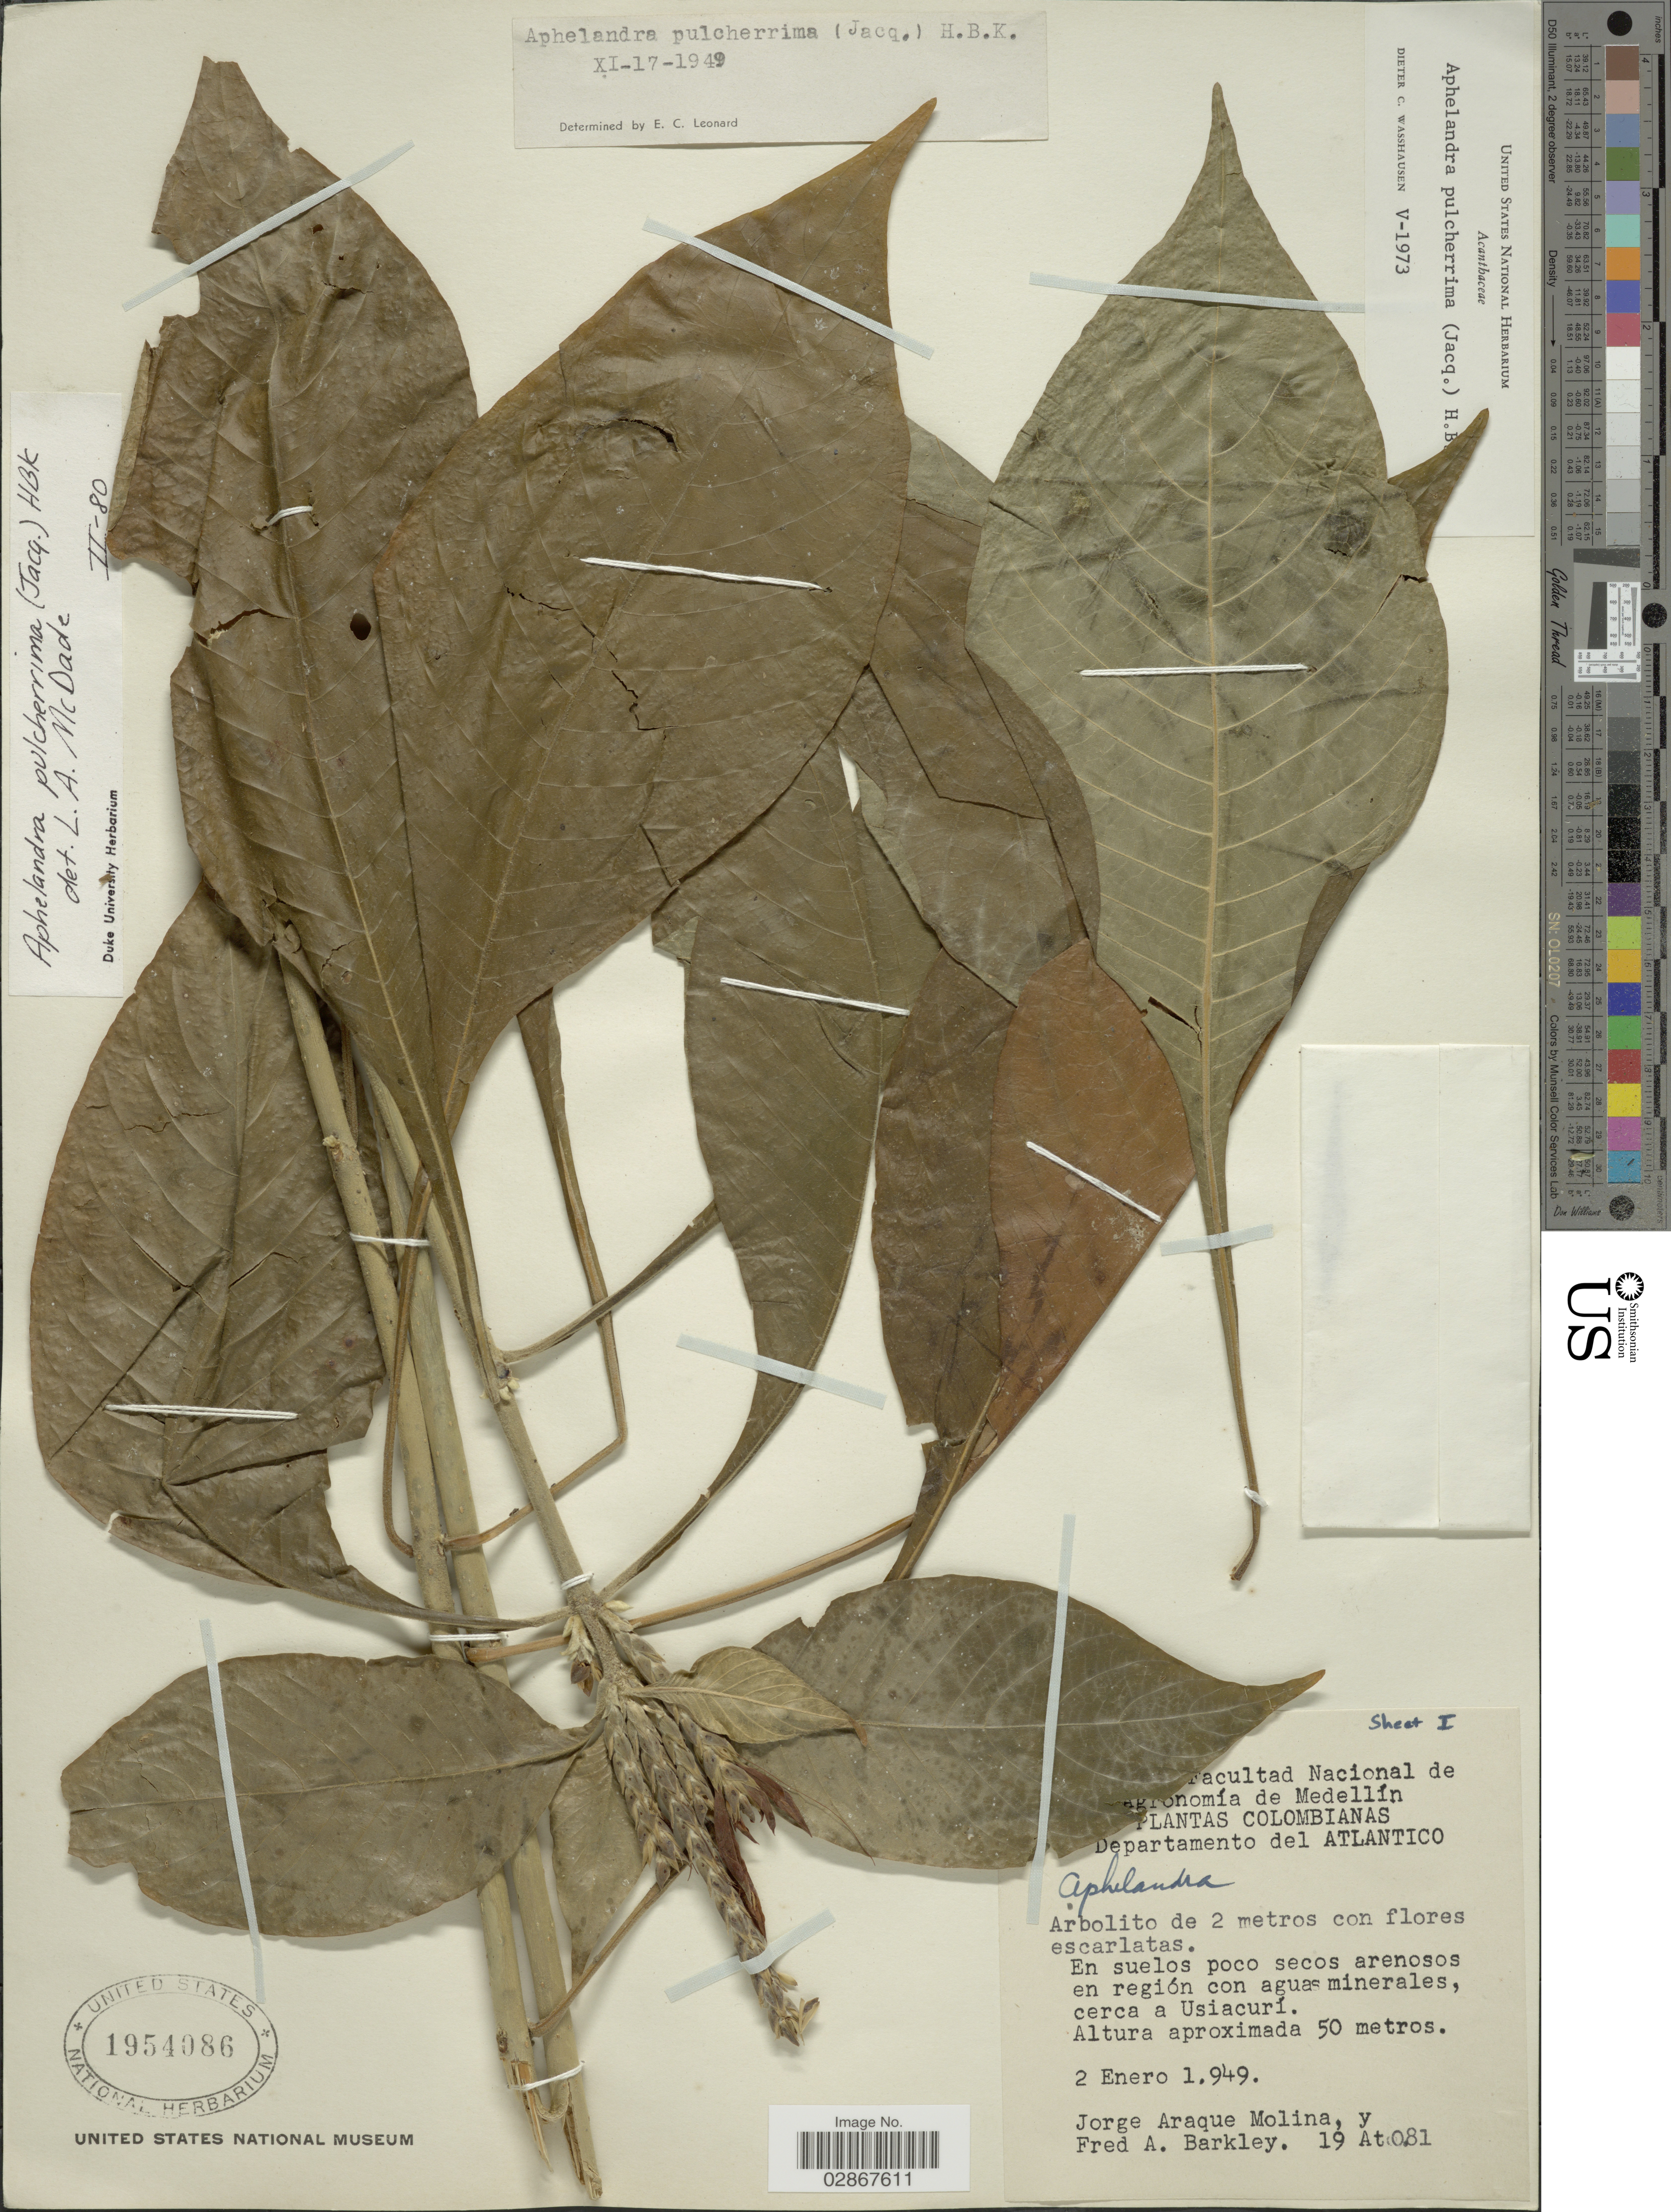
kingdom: Plantae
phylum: Tracheophyta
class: Magnoliopsida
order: Lamiales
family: Acanthaceae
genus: Aphelandra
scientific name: Aphelandra pulcherrima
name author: (Jacq.) Kunth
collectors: J. A. Molina & F. A. Barkley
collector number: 19At081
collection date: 1949-01-02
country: Colombia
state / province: Atlántico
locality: Departamento del Atlantico. Cerca a Usiacurí.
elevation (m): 50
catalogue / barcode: US 1954086